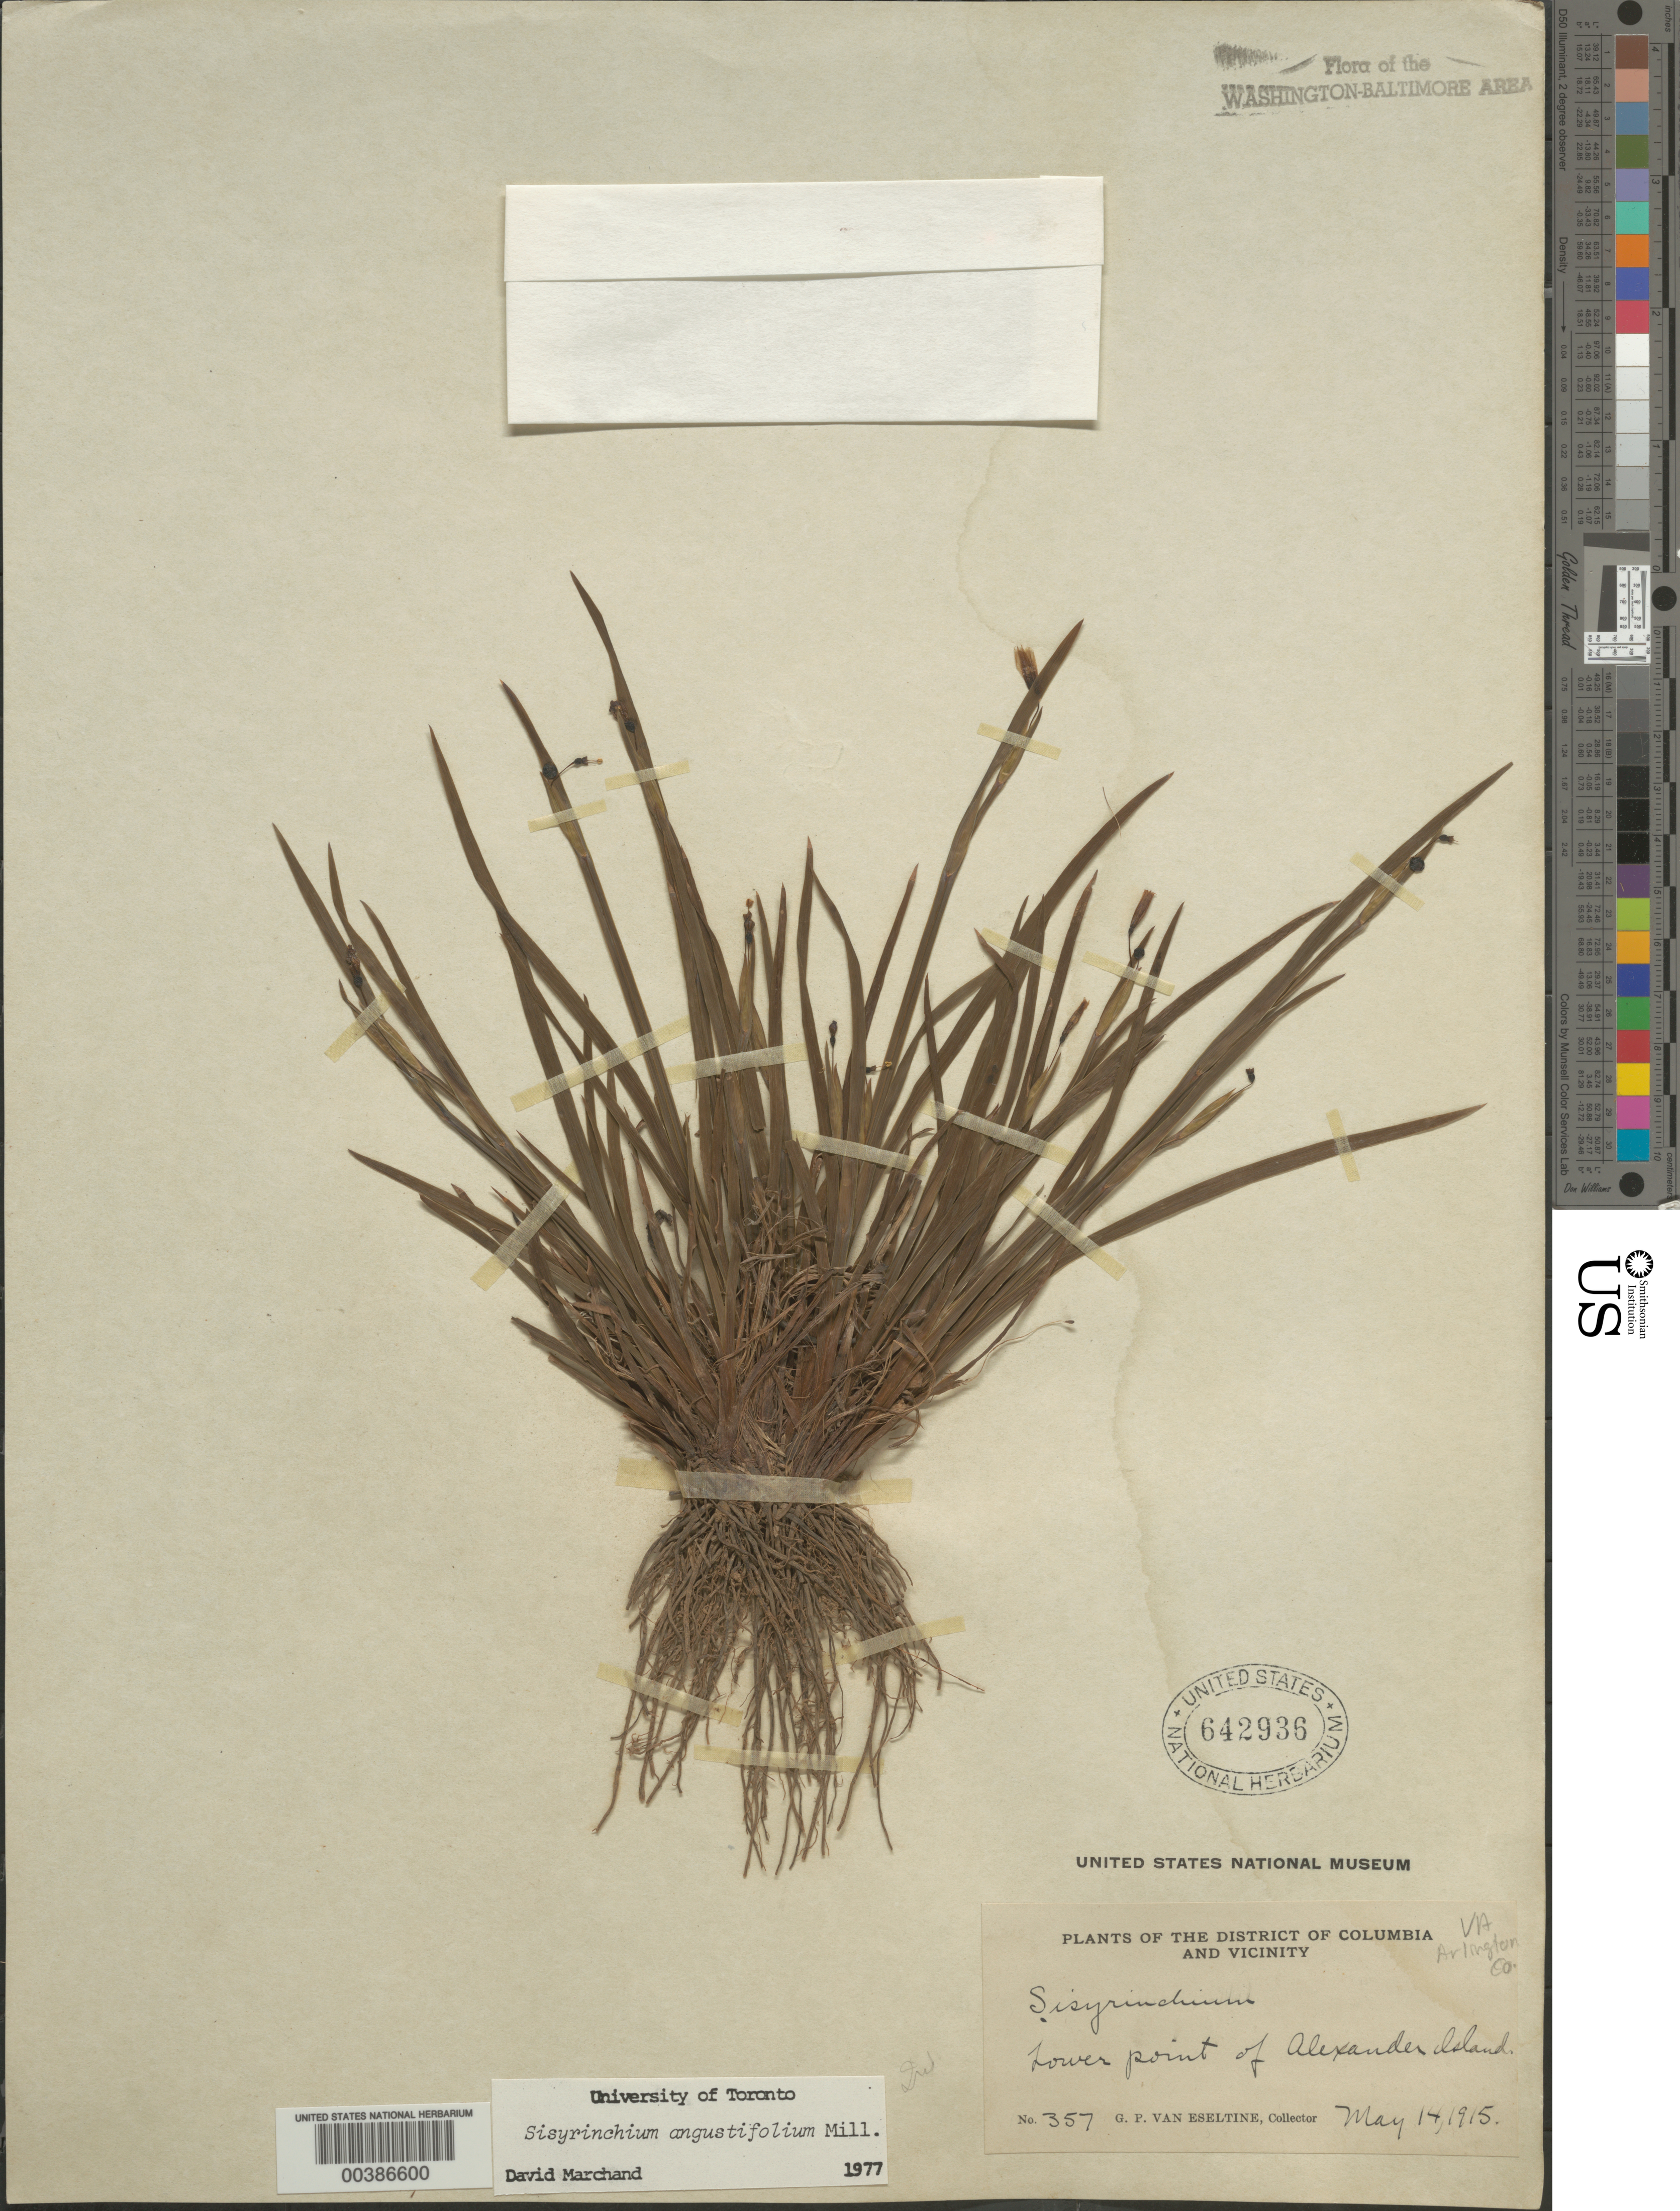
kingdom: Plantae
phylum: Tracheophyta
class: Liliopsida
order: Asparagales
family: Iridaceae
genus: Sisyrinchium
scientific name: Sisyrinchium angustifolium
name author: Mill.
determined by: Marchand, D.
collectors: G. P. Van Eseltine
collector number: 357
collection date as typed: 14 May 1915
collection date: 1915-05-14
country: United States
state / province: Virginia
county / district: Arlington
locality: Alexander Island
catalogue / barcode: US 642936